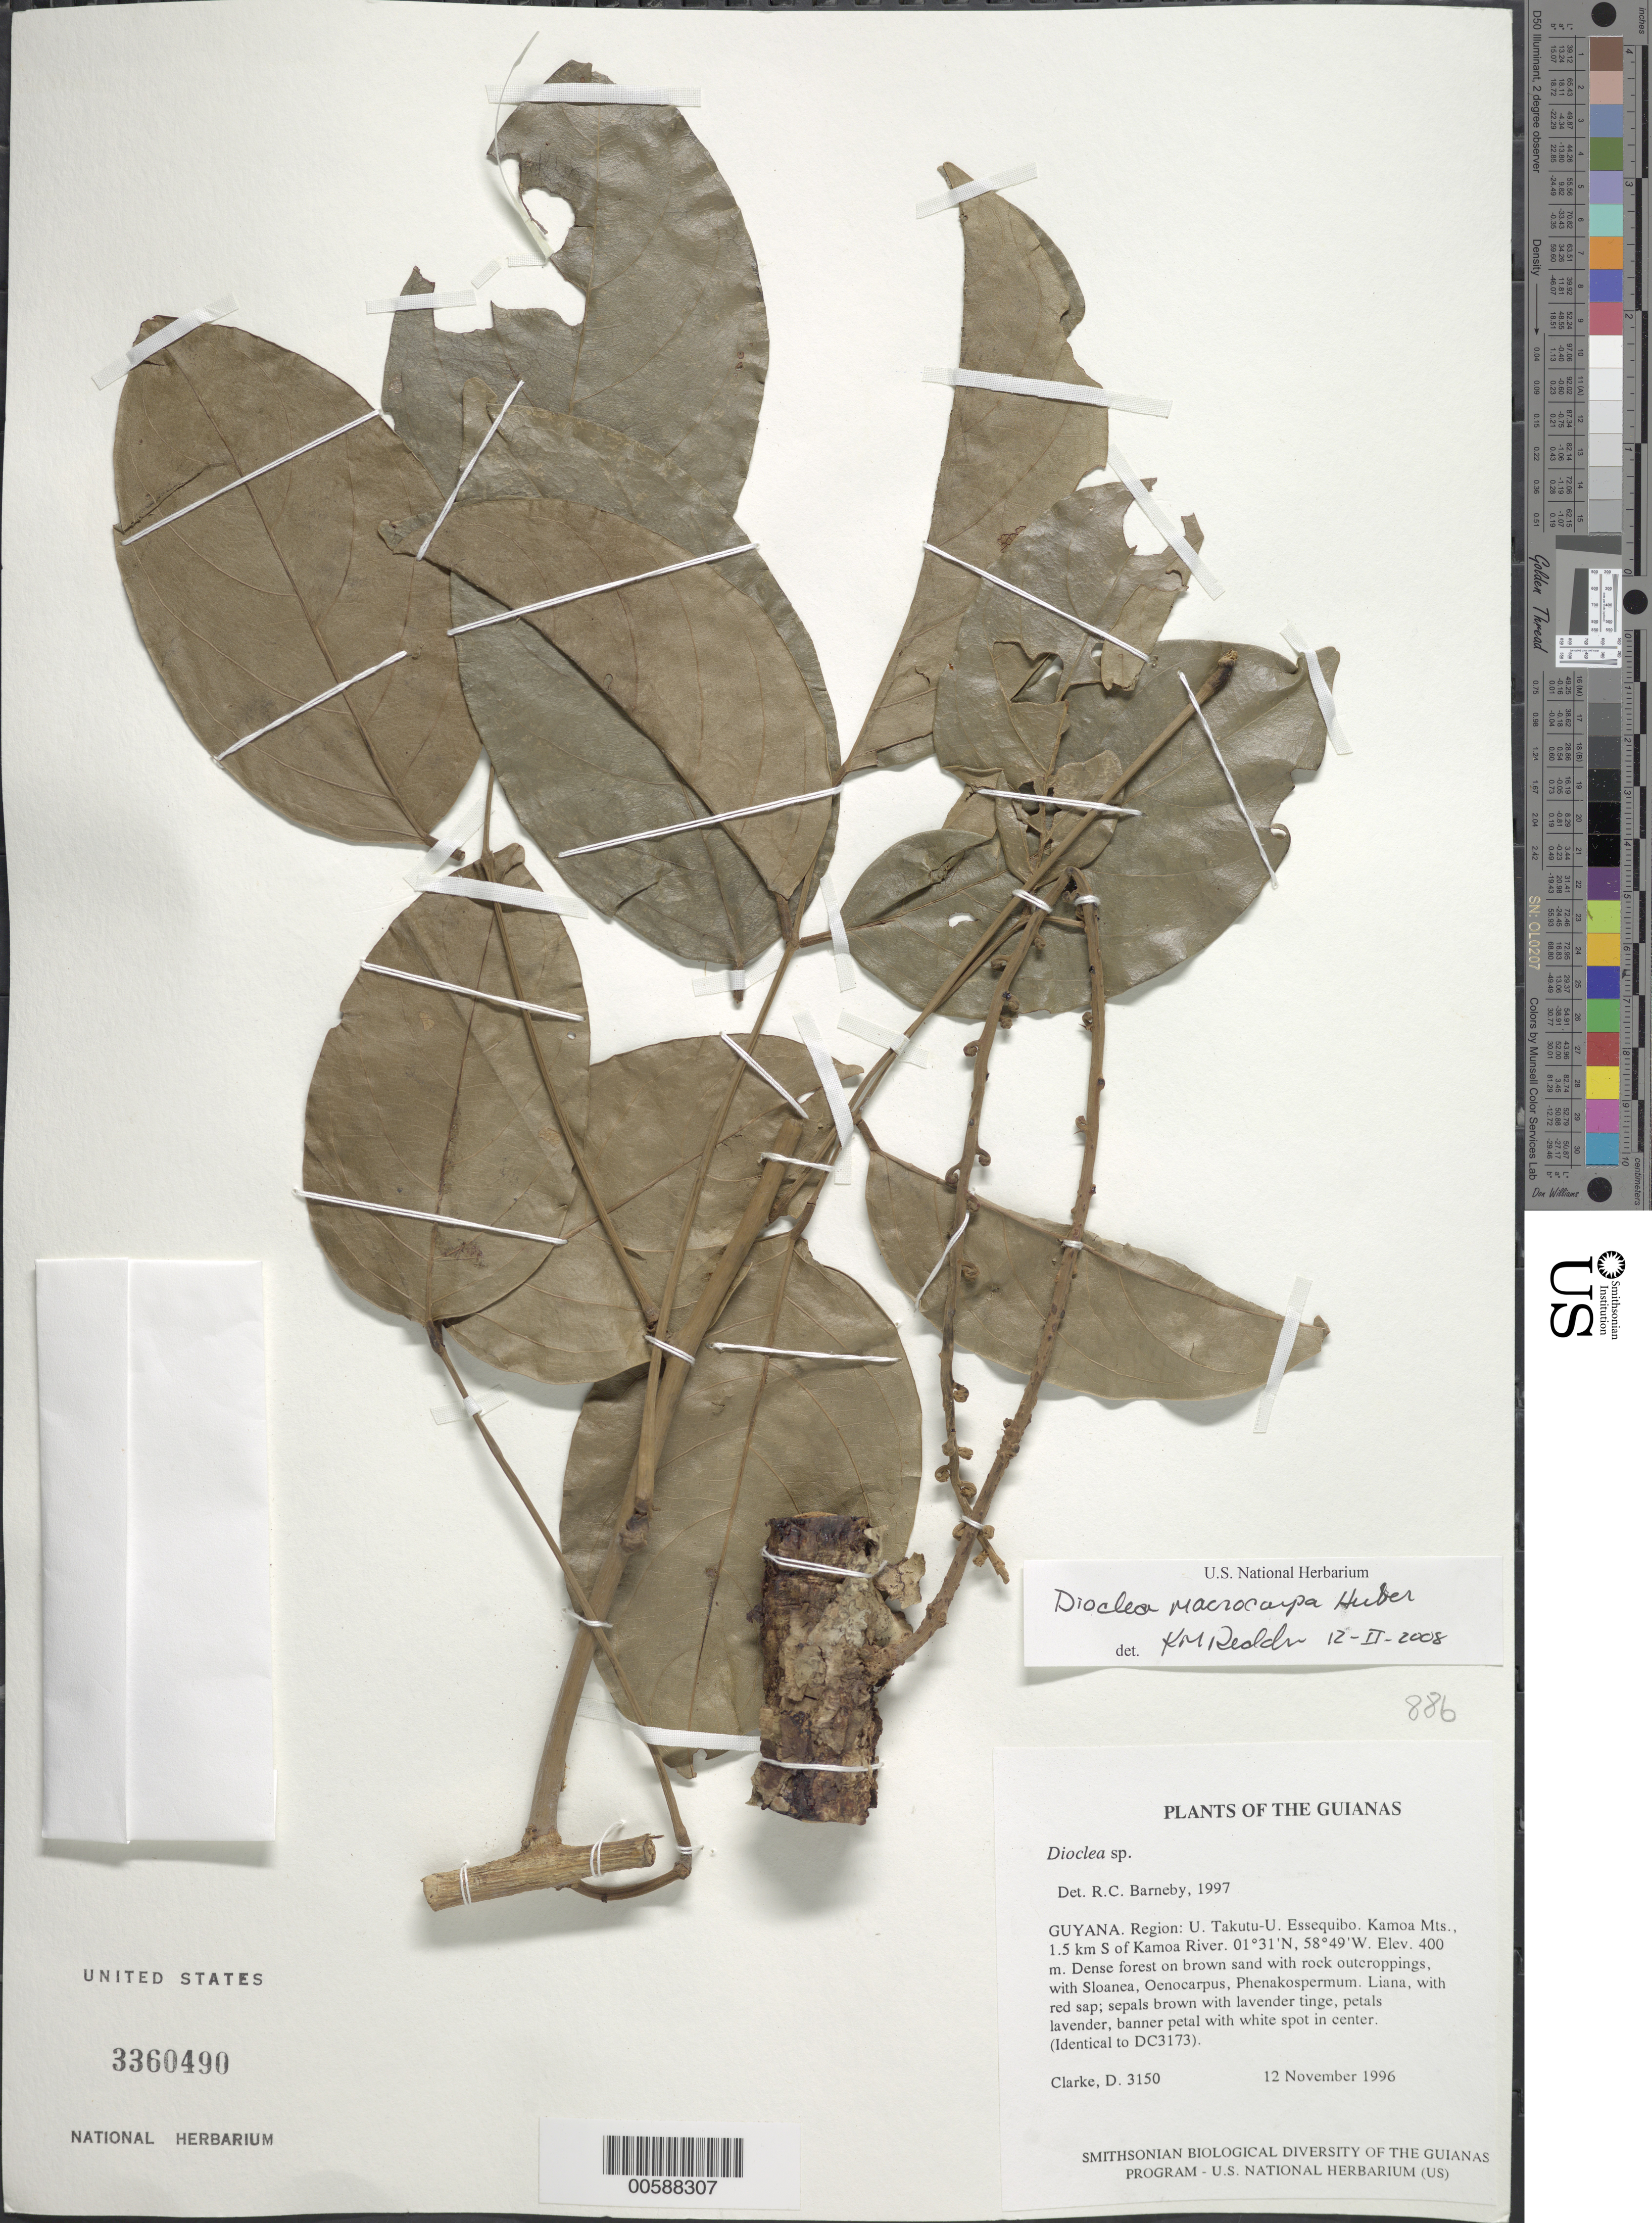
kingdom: Plantae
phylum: Tracheophyta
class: Magnoliopsida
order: Fabales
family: Fabaceae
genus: Macropsychanthus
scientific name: Macropsychanthus macrocarpus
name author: (Huber) L.P. Queiroz & Snak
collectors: H. D. Clarke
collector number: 3150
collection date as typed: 12 November 1996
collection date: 1996-11-12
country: Guyana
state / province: U. Takutu-U. Essequibo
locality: Kamoa Mts., 1.5 km S of Kamoa River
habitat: Dense forest on brown sand with rock outcroppings, with Sloanea, Oenocarpus, Phenakospermum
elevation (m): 400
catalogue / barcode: US 3360490